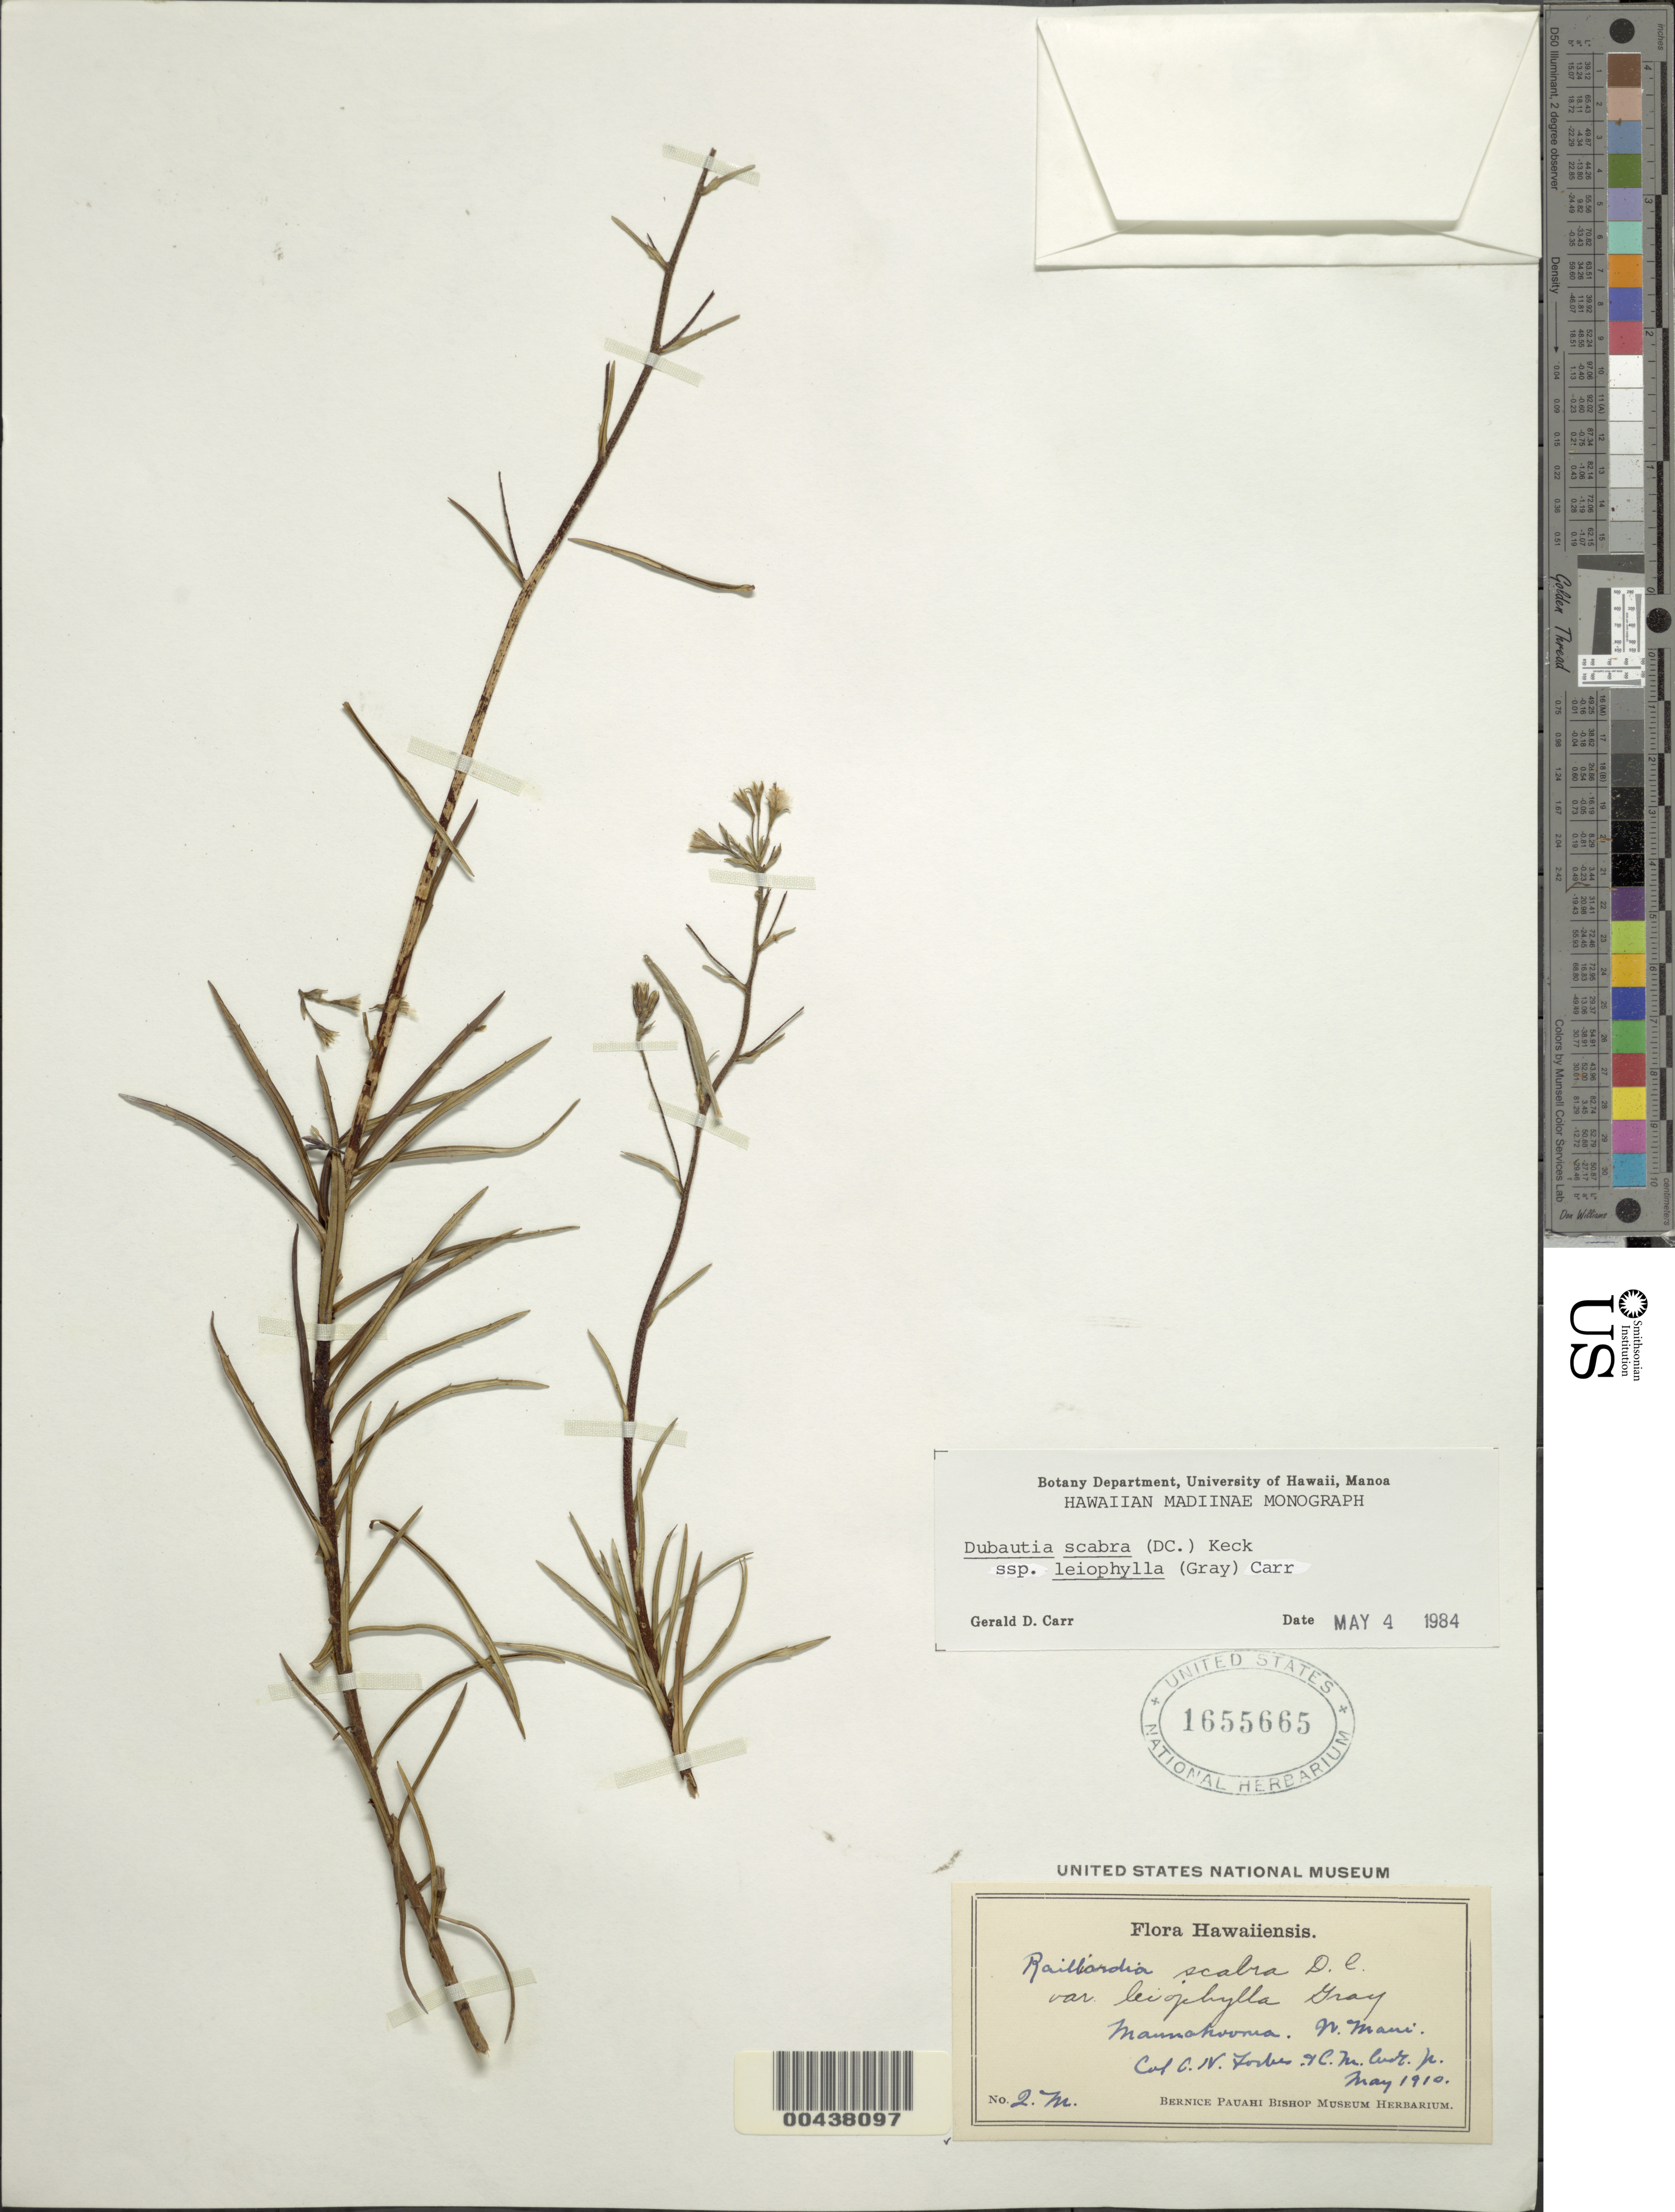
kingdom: Plantae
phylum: Tracheophyta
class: Magnoliopsida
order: Asterales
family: Asteraceae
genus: Dubautia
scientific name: Dubautia scabra subsp. leiophylla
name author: (A. Gray) G.D. Carr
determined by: Carr, G. D.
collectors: C. N. Forbes & C. Carr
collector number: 2.M.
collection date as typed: May 1910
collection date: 1910-05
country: United States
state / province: Hawaii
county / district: Maui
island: Maui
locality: Maunahoonea, W Maui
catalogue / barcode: US 1655665